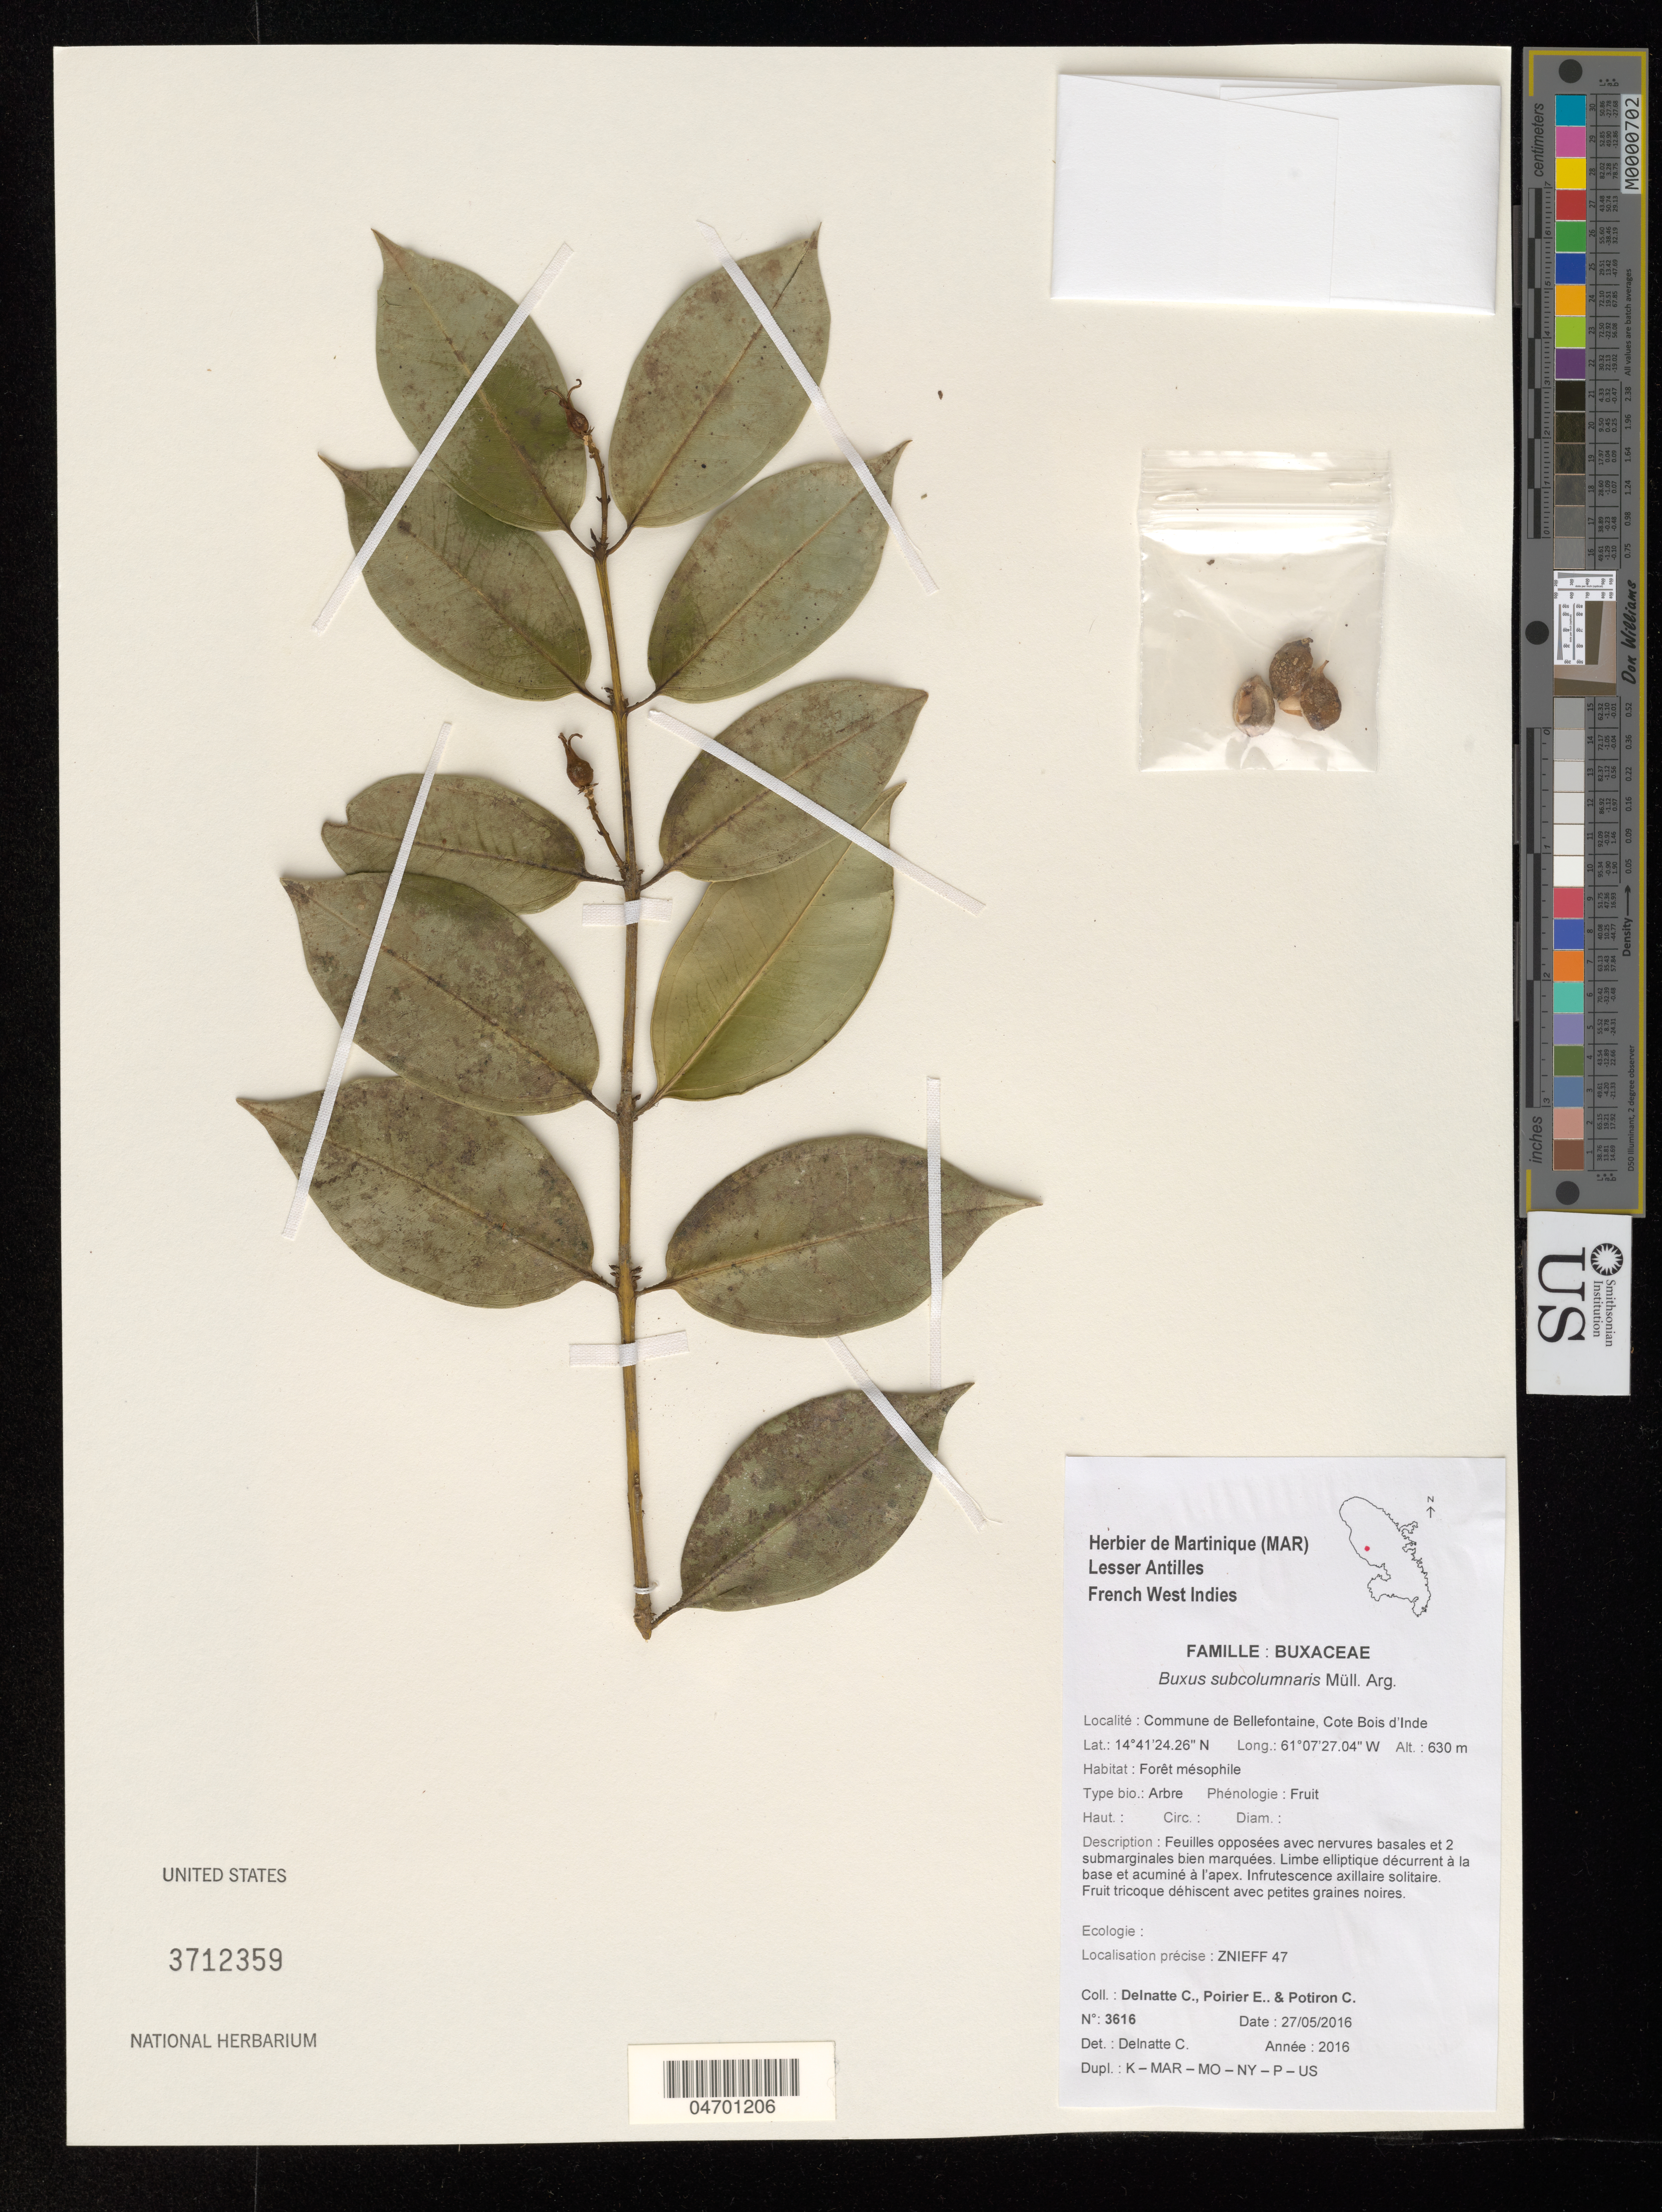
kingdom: Plantae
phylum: Tracheophyta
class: Magnoliopsida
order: Buxales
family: Buxaceae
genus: Buxus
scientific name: Buxus subcolumnaris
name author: Müll. Arg.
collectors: C. Delnatte, E. Poirier & C. Potiron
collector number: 3616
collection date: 2016-05-27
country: Martinique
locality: Lesser Antilles. French West Indies. Commune de Bellfontaine, Cote Bois d'Inde.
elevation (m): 630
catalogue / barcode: US 3712359